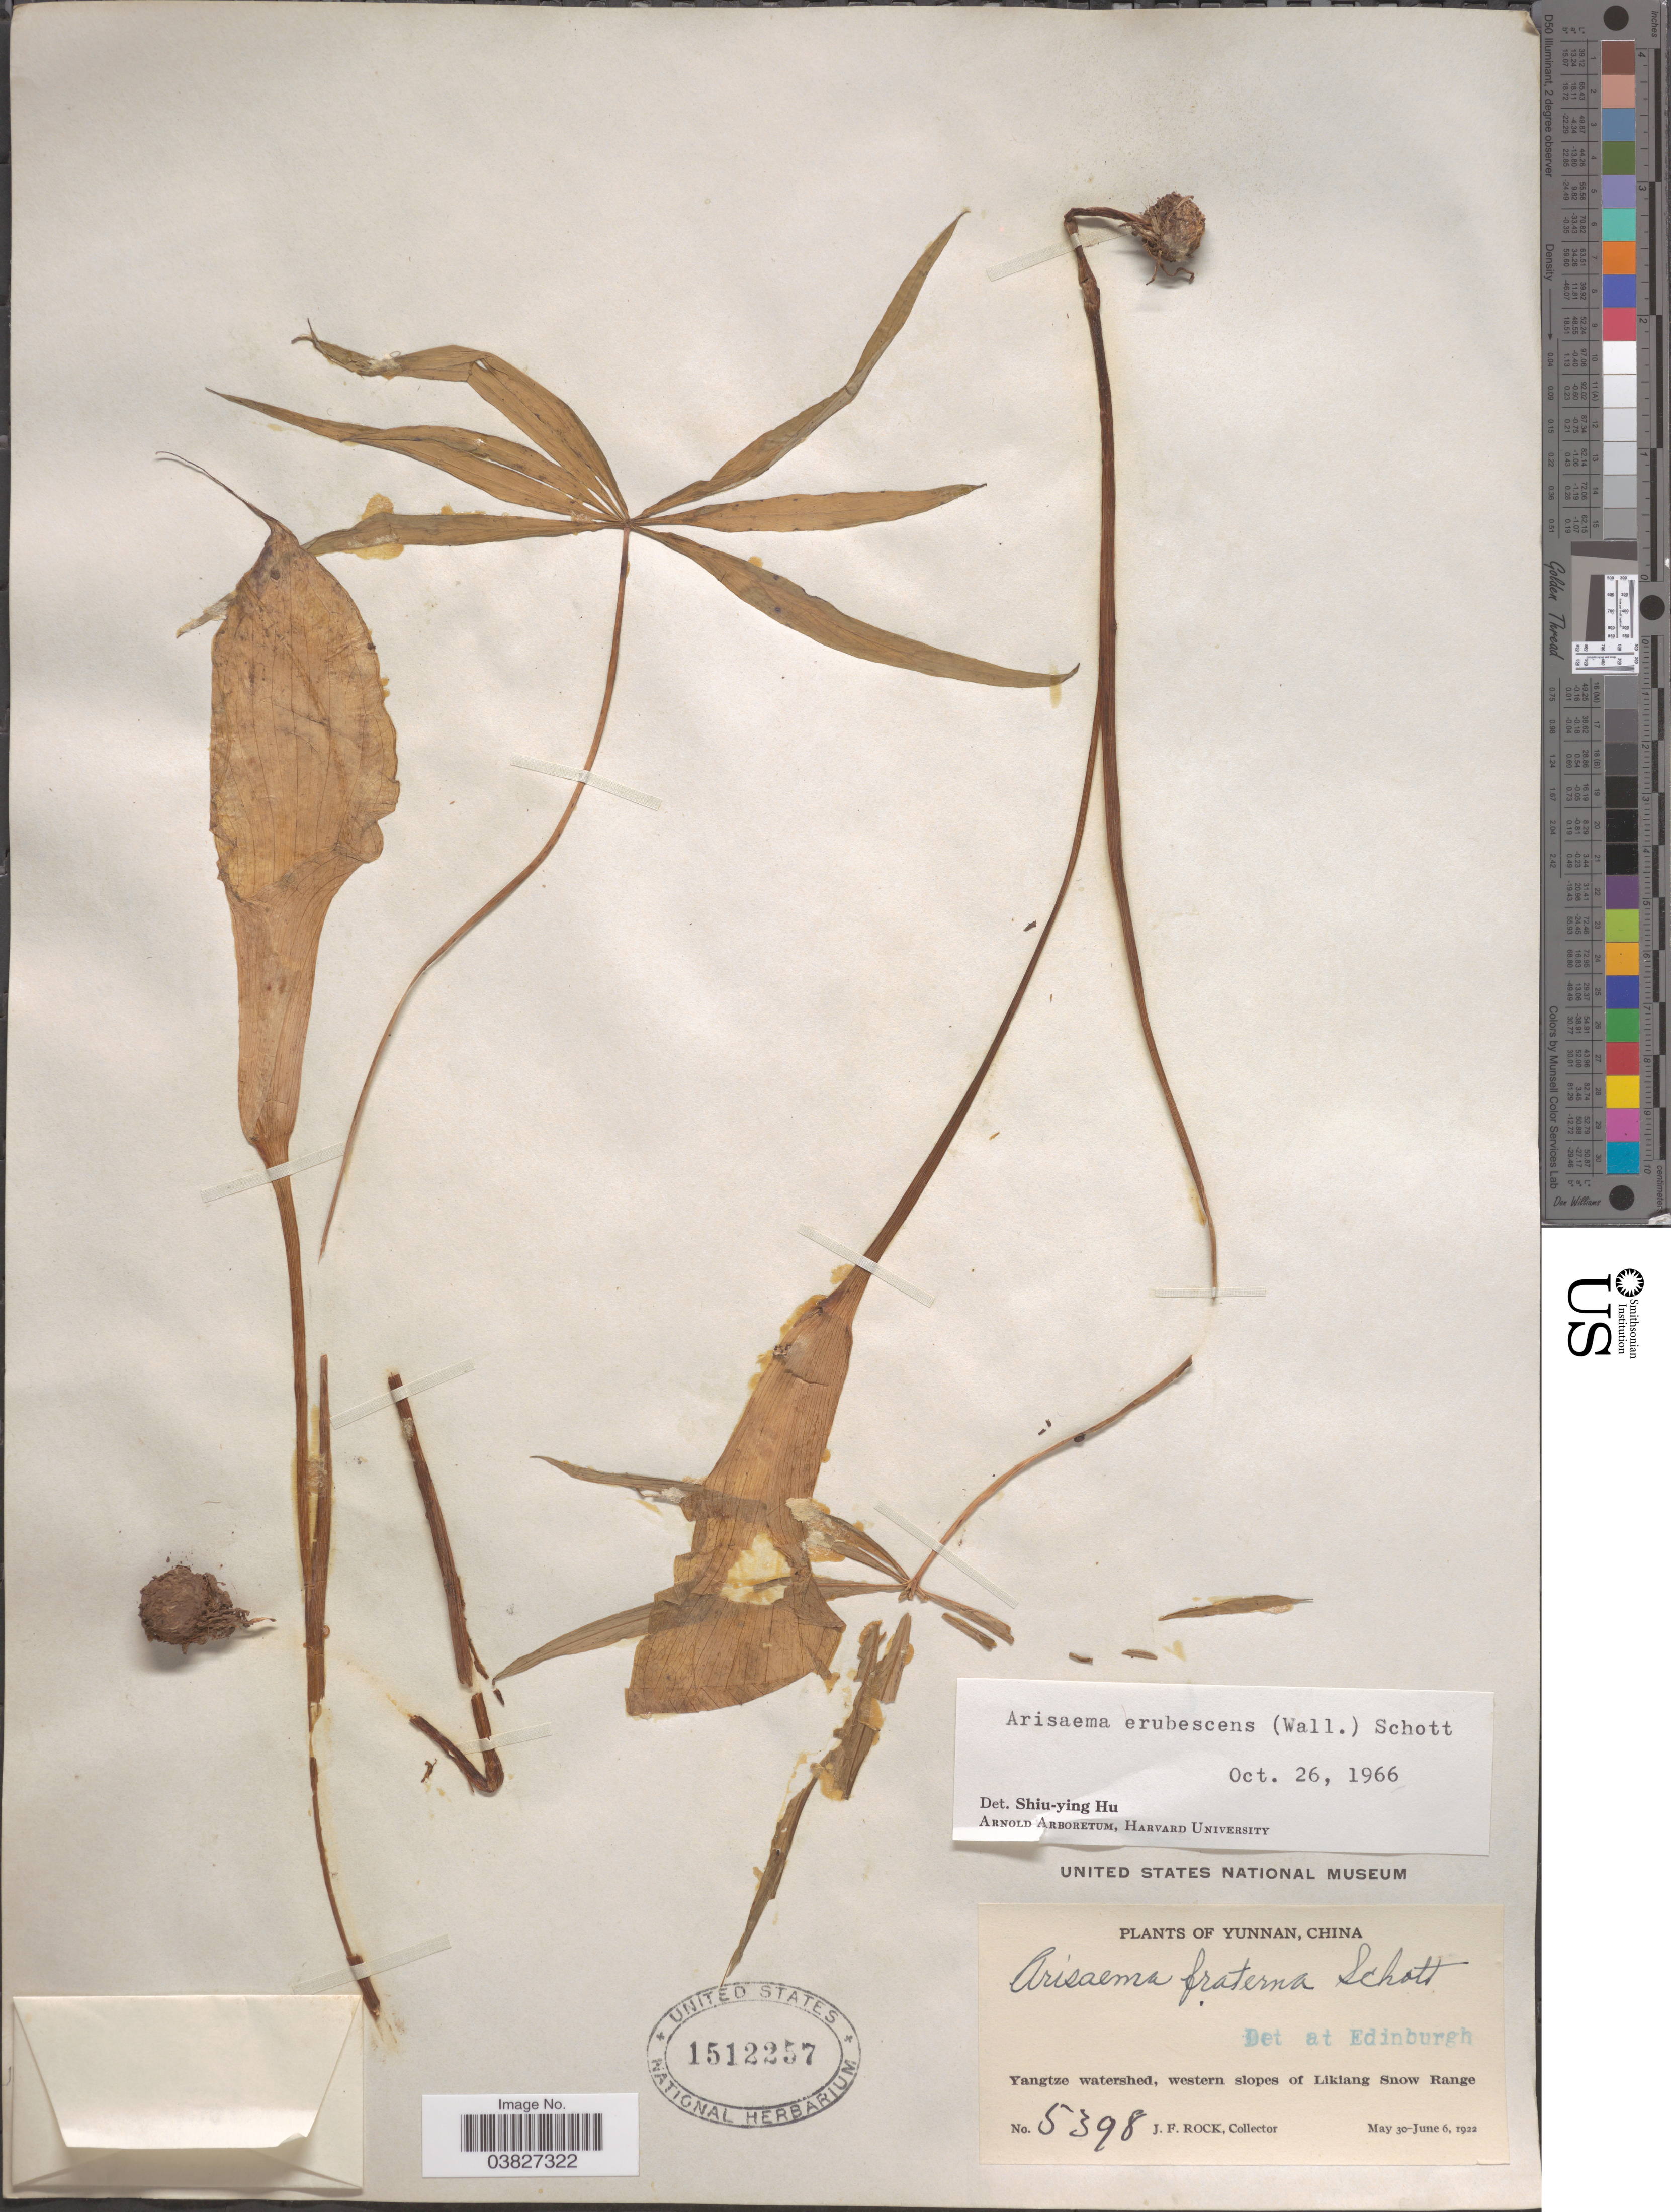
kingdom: Plantae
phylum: Tracheophyta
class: Liliopsida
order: Alismatales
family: Araceae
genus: Arisaema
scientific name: Arisaema erubescens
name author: (Wall.) Schott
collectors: J. Rock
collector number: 5398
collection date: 1922-05-30/1922-06-06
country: China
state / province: Yunnan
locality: Yangtze watershed, western slopes of Likiang Snow Range.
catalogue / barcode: US 1512257